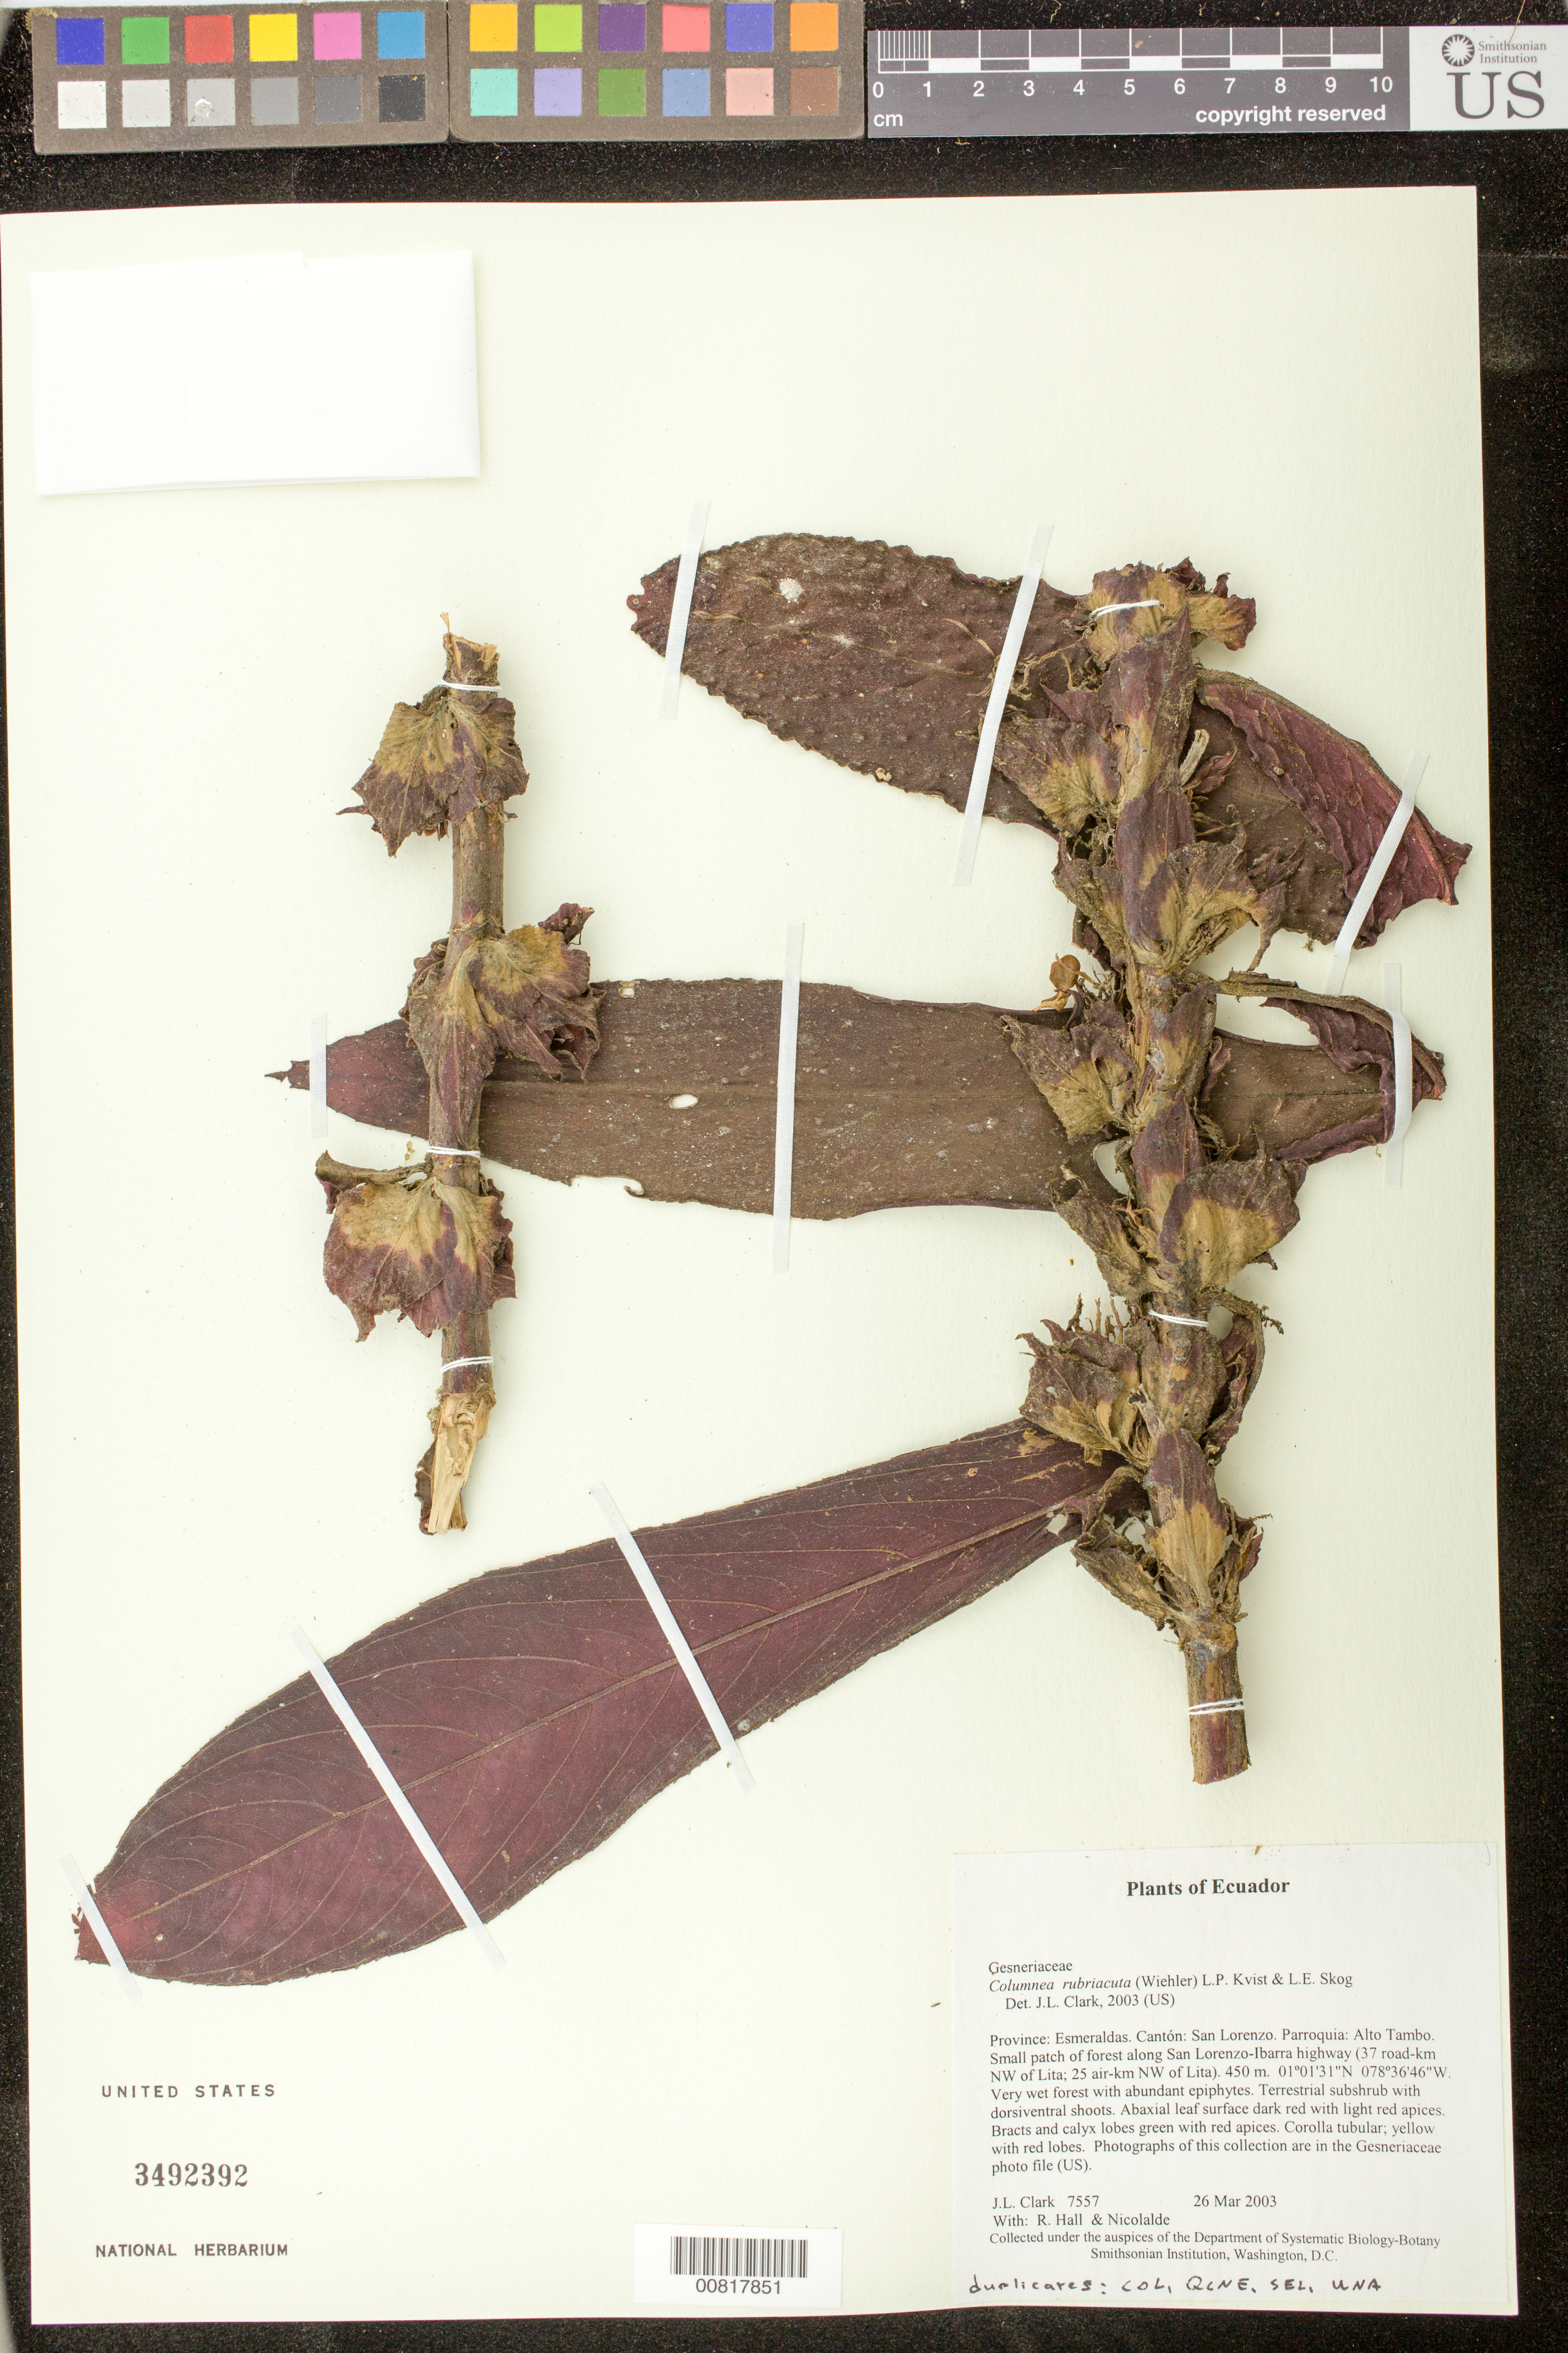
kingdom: Plantae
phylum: Tracheophyta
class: Magnoliopsida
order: Lamiales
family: Gesneriaceae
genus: Columnea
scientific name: Columnea rubriacuta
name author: (Wiehler) L.P. Kvist & L.E. Skog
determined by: Clark, J. L., (SEL), The Marie Selby Botanical Garden (UNITED STATES)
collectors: J. L. Clark, R. Hall & F. Nicolalde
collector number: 7557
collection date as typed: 26 Mar 2003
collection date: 2003-03-26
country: Ecuador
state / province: Esmeraldas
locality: San Lorenzo. Parroquia: Alto Tambo. Small patch of forest along San Lorenzo-Ibarra highway (37 road-km NW of Lita; 25 air-km NW of Lita).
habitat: Very wet forest with abundant epiphytes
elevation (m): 450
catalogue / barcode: US 3492392